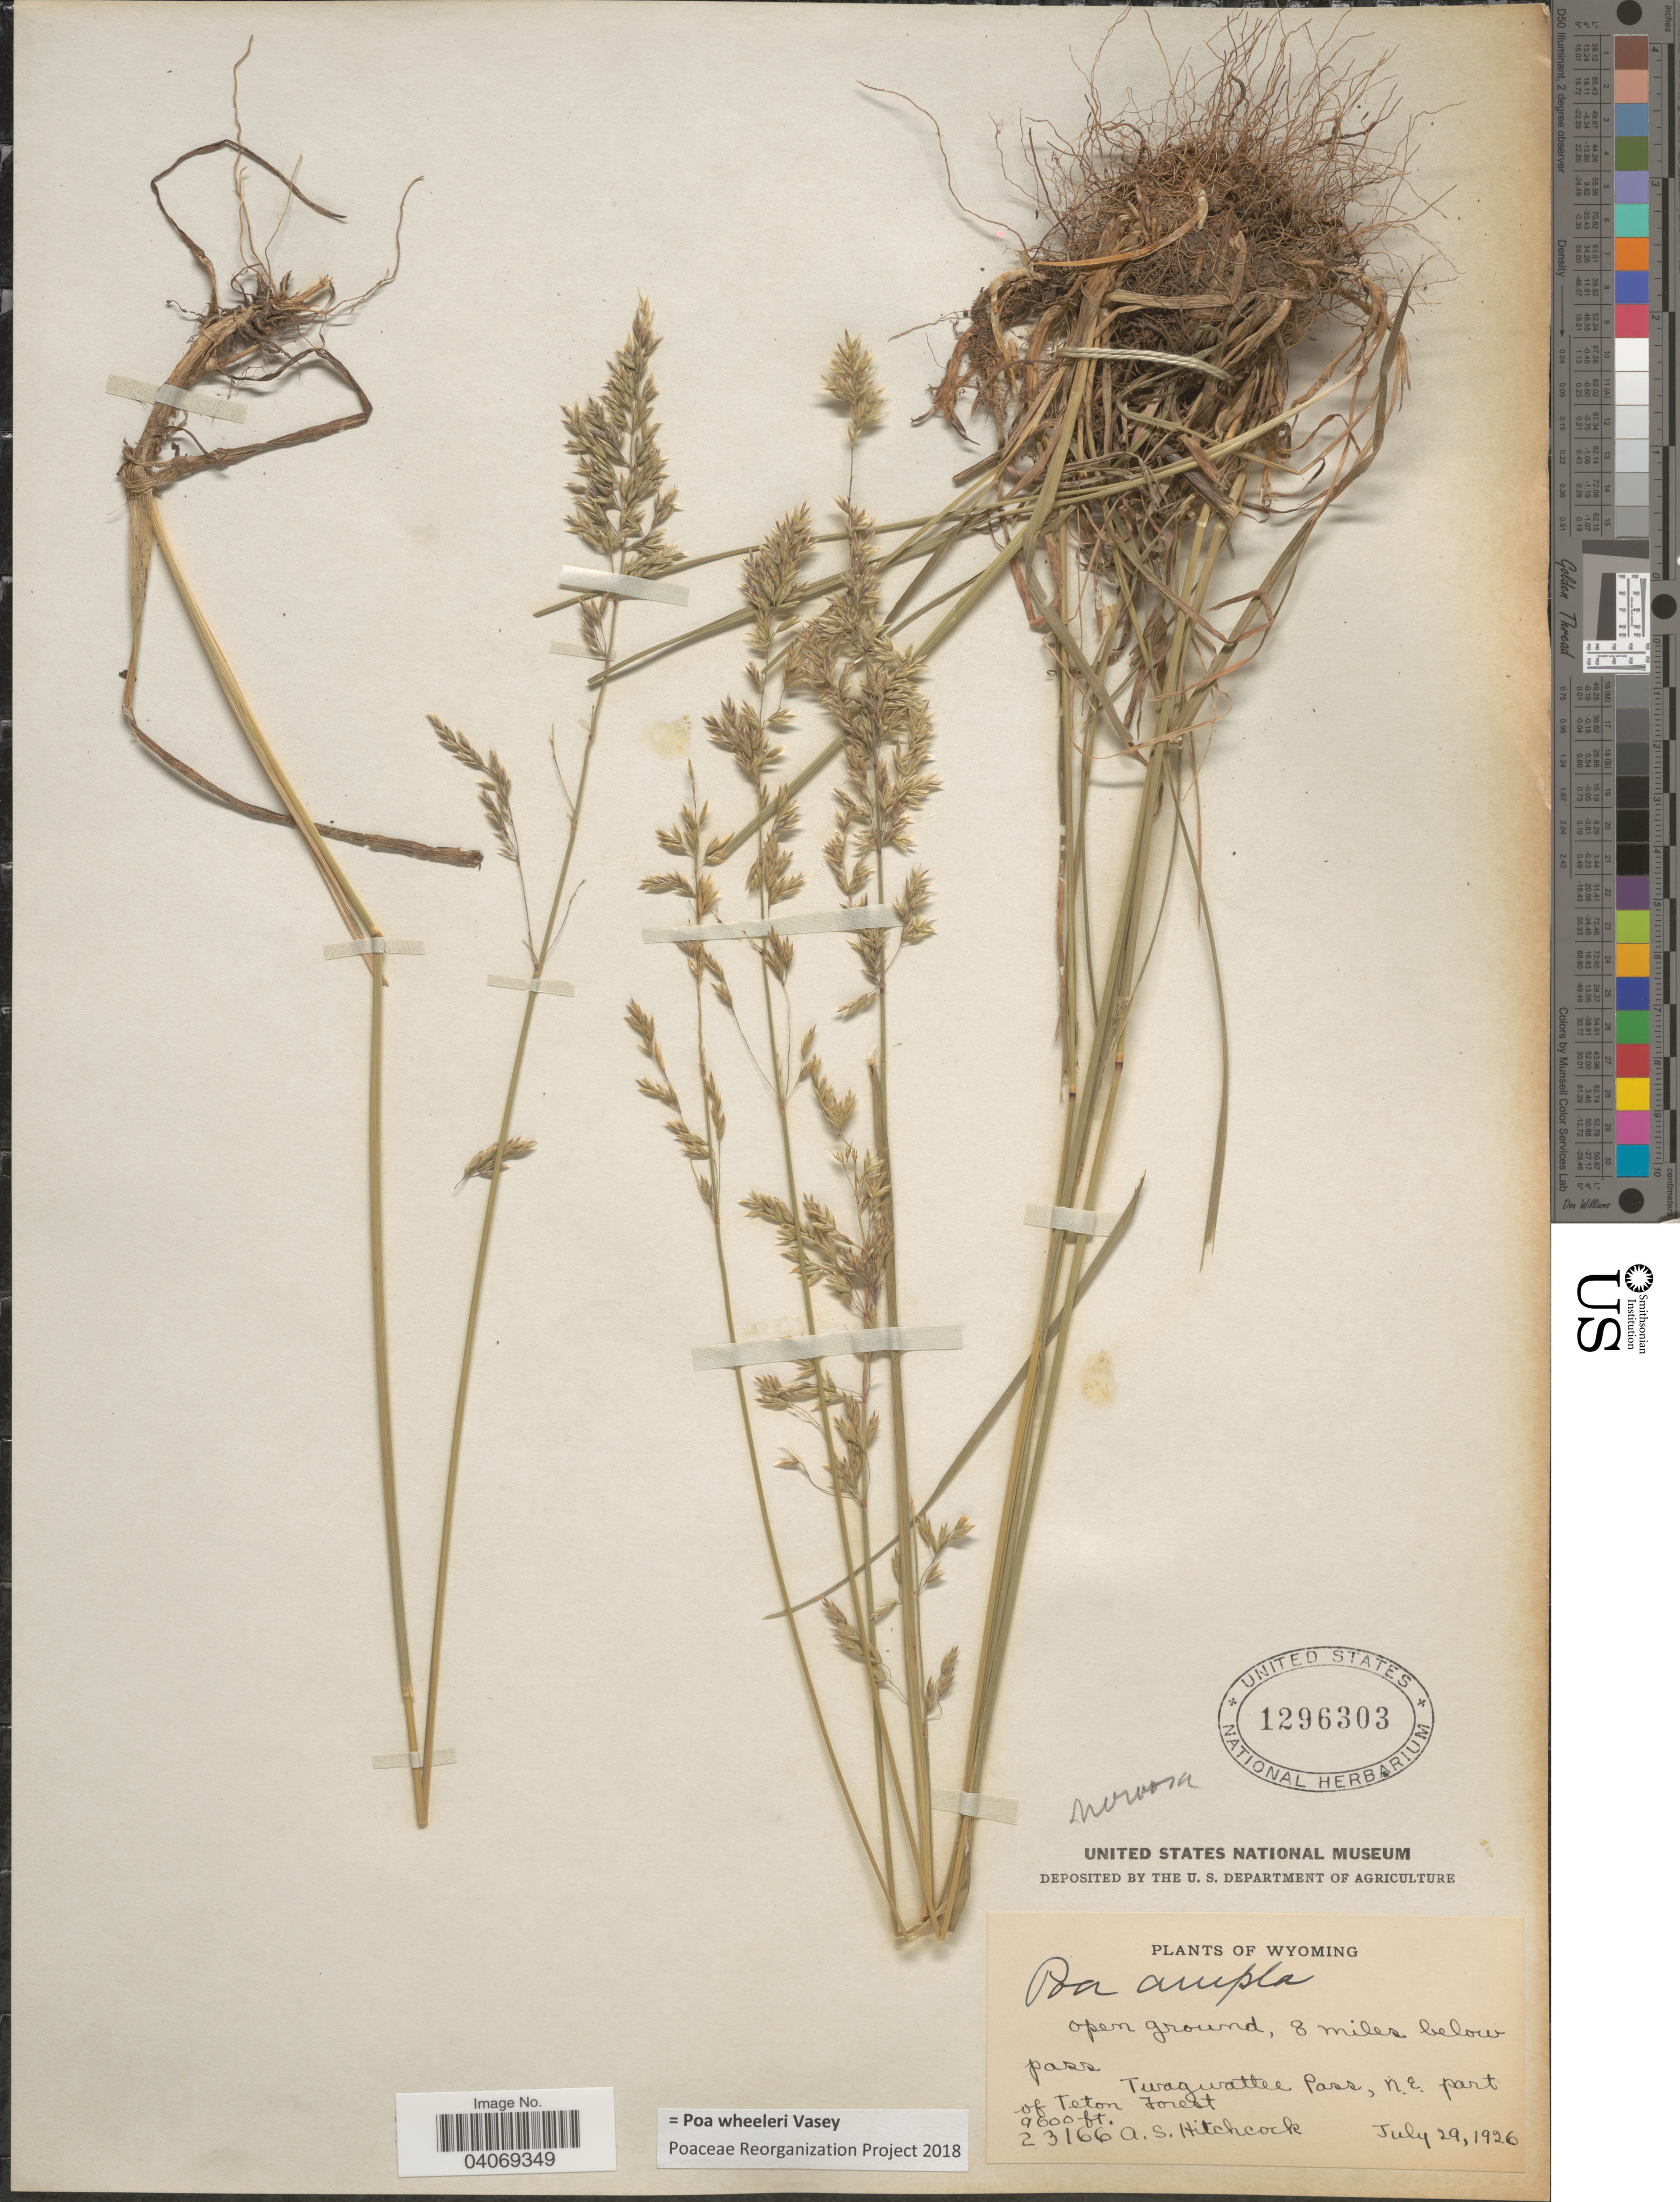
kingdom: Plantae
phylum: Tracheophyta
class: Liliopsida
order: Poales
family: Poaceae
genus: Poa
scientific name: Poa wheeleri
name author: Vasey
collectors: A. S. Hitchcock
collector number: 23166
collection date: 1926-07-29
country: United States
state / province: Wyoming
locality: Open ground, 8 miles below pass. Twagwattee Pass, N.E. part of Teton Forest.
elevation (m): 2926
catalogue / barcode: US 1296303